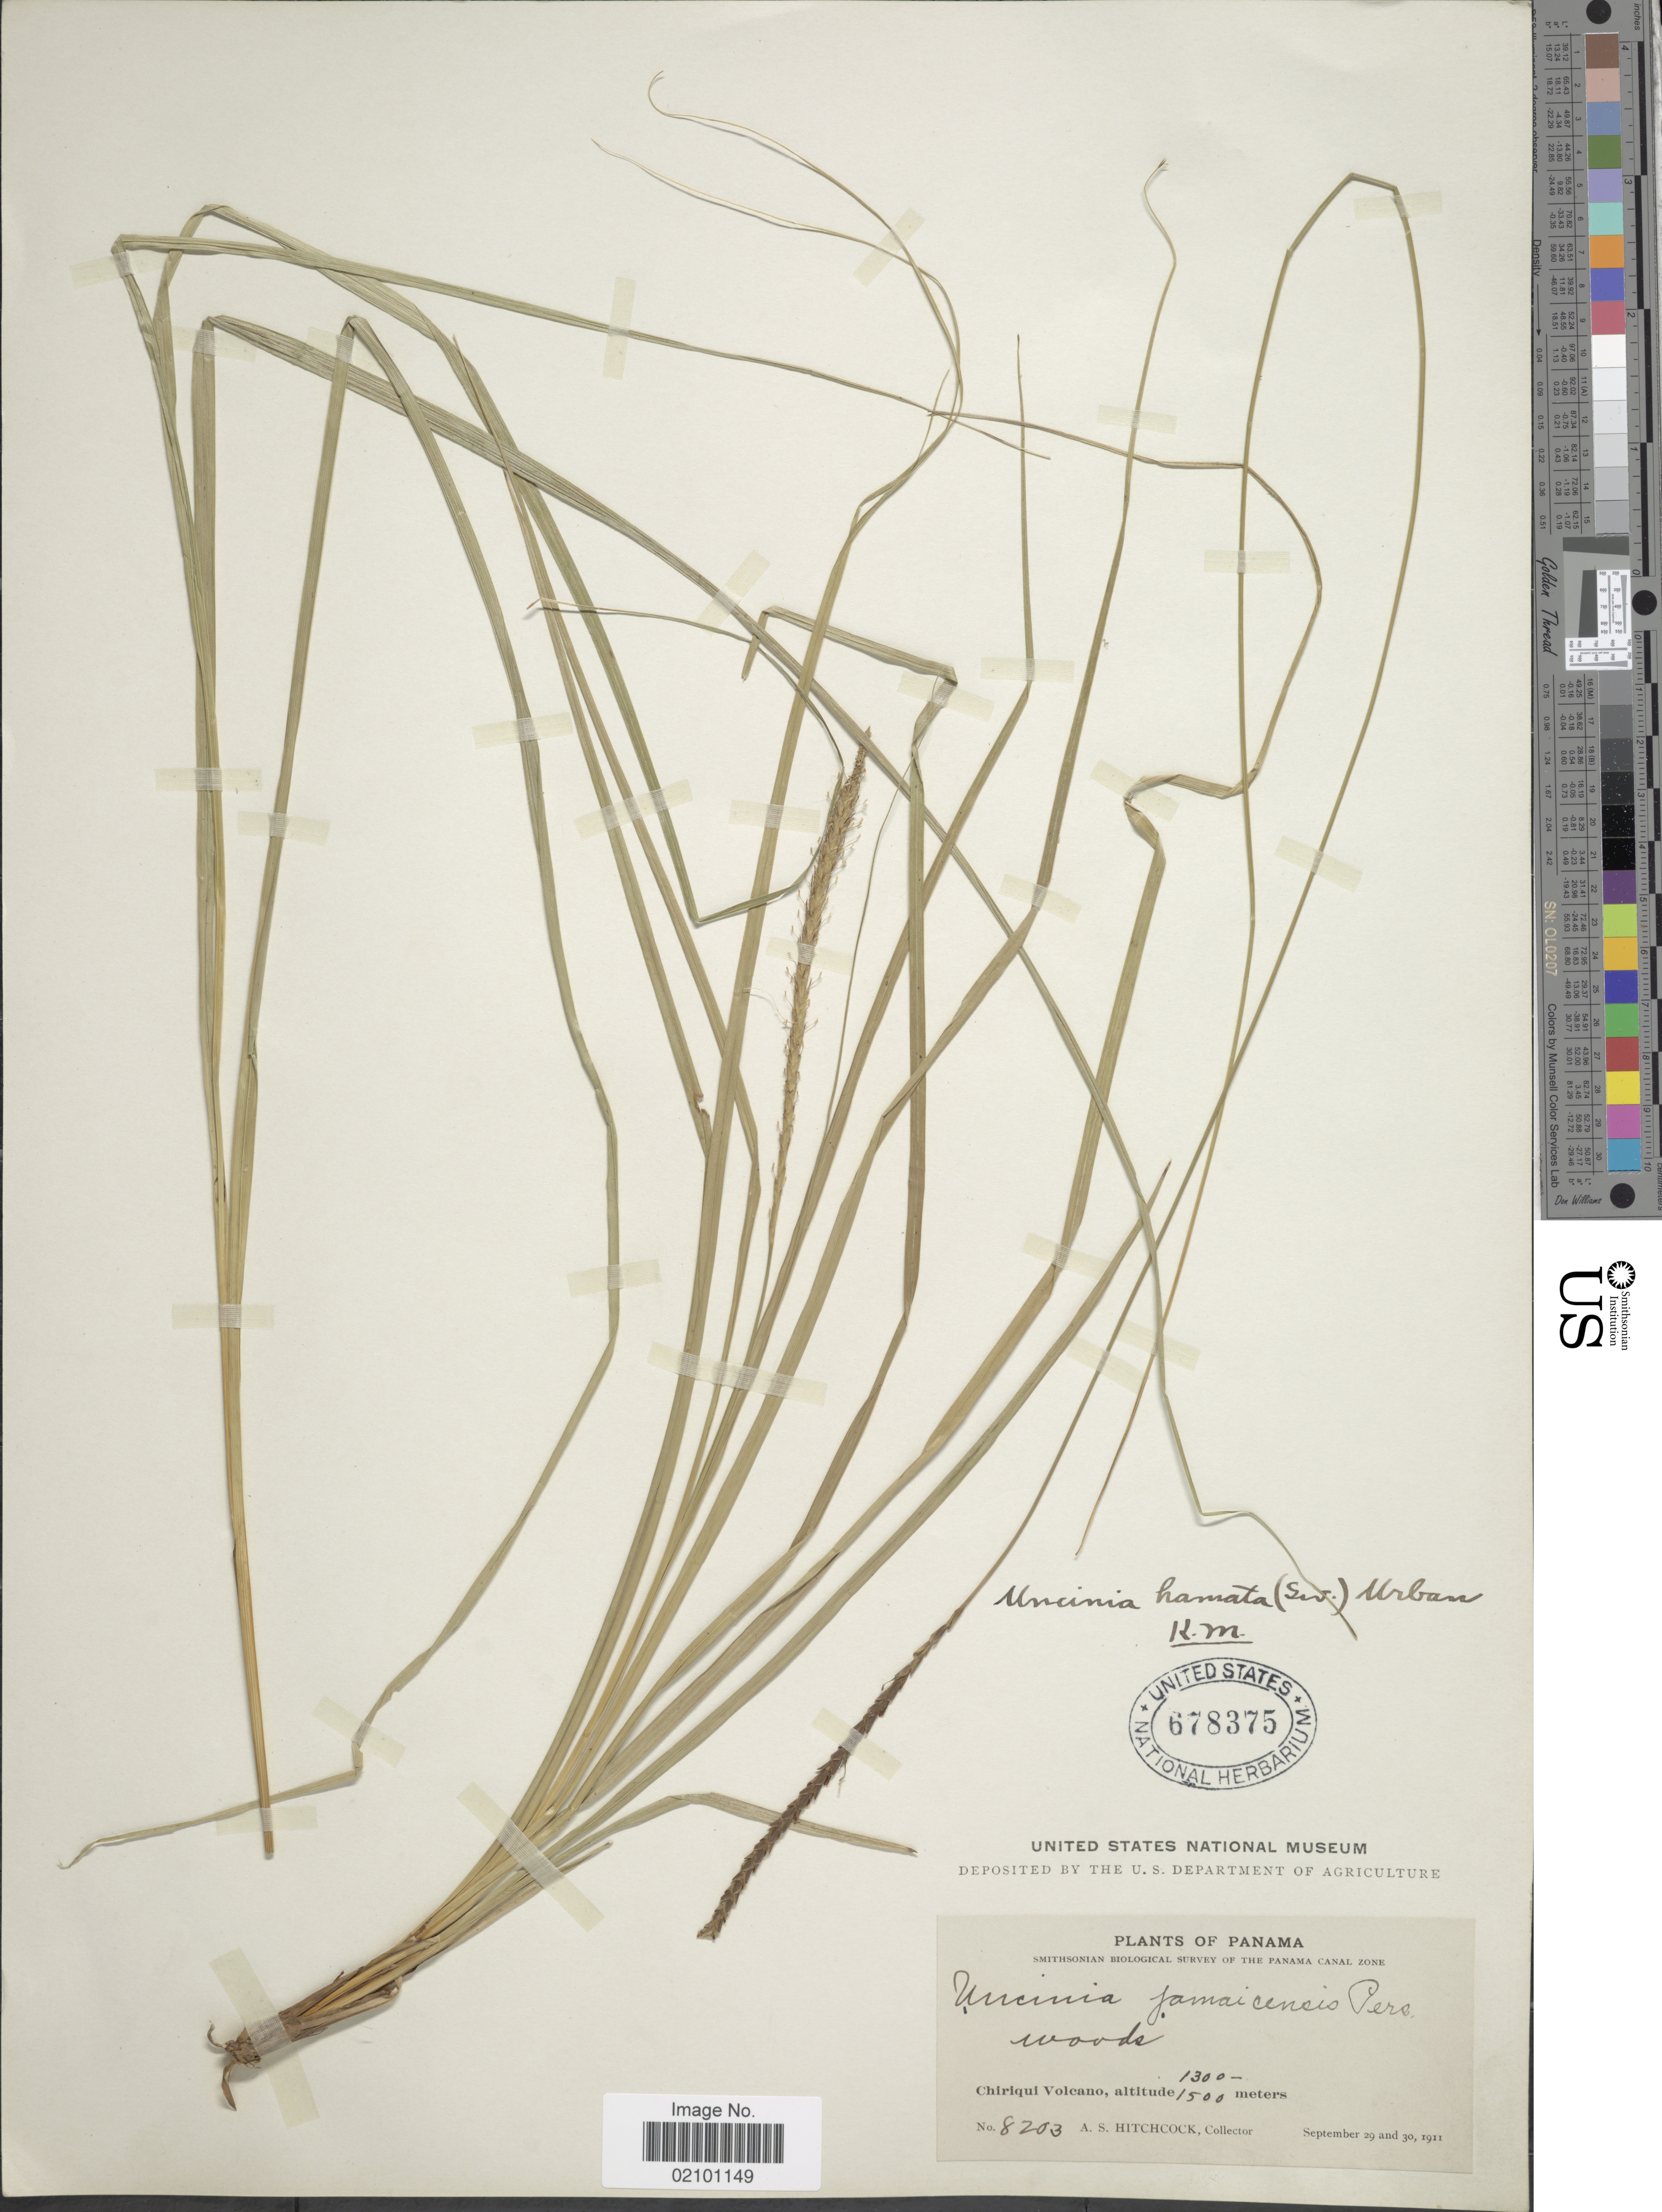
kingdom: Plantae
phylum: Tracheophyta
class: Liliopsida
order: Poales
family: Cyperaceae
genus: Carex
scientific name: Carex hamata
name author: Sw.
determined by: Strong, M. T., (US), Smithsonian Institution - National Museum of Natural History (UNITED STATES)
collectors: A. S. Hitchcock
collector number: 8203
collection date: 1911-09-29/1911-09-30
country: Panama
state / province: Chiriqui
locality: Chiriqui Volcano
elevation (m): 1300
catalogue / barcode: US 678375